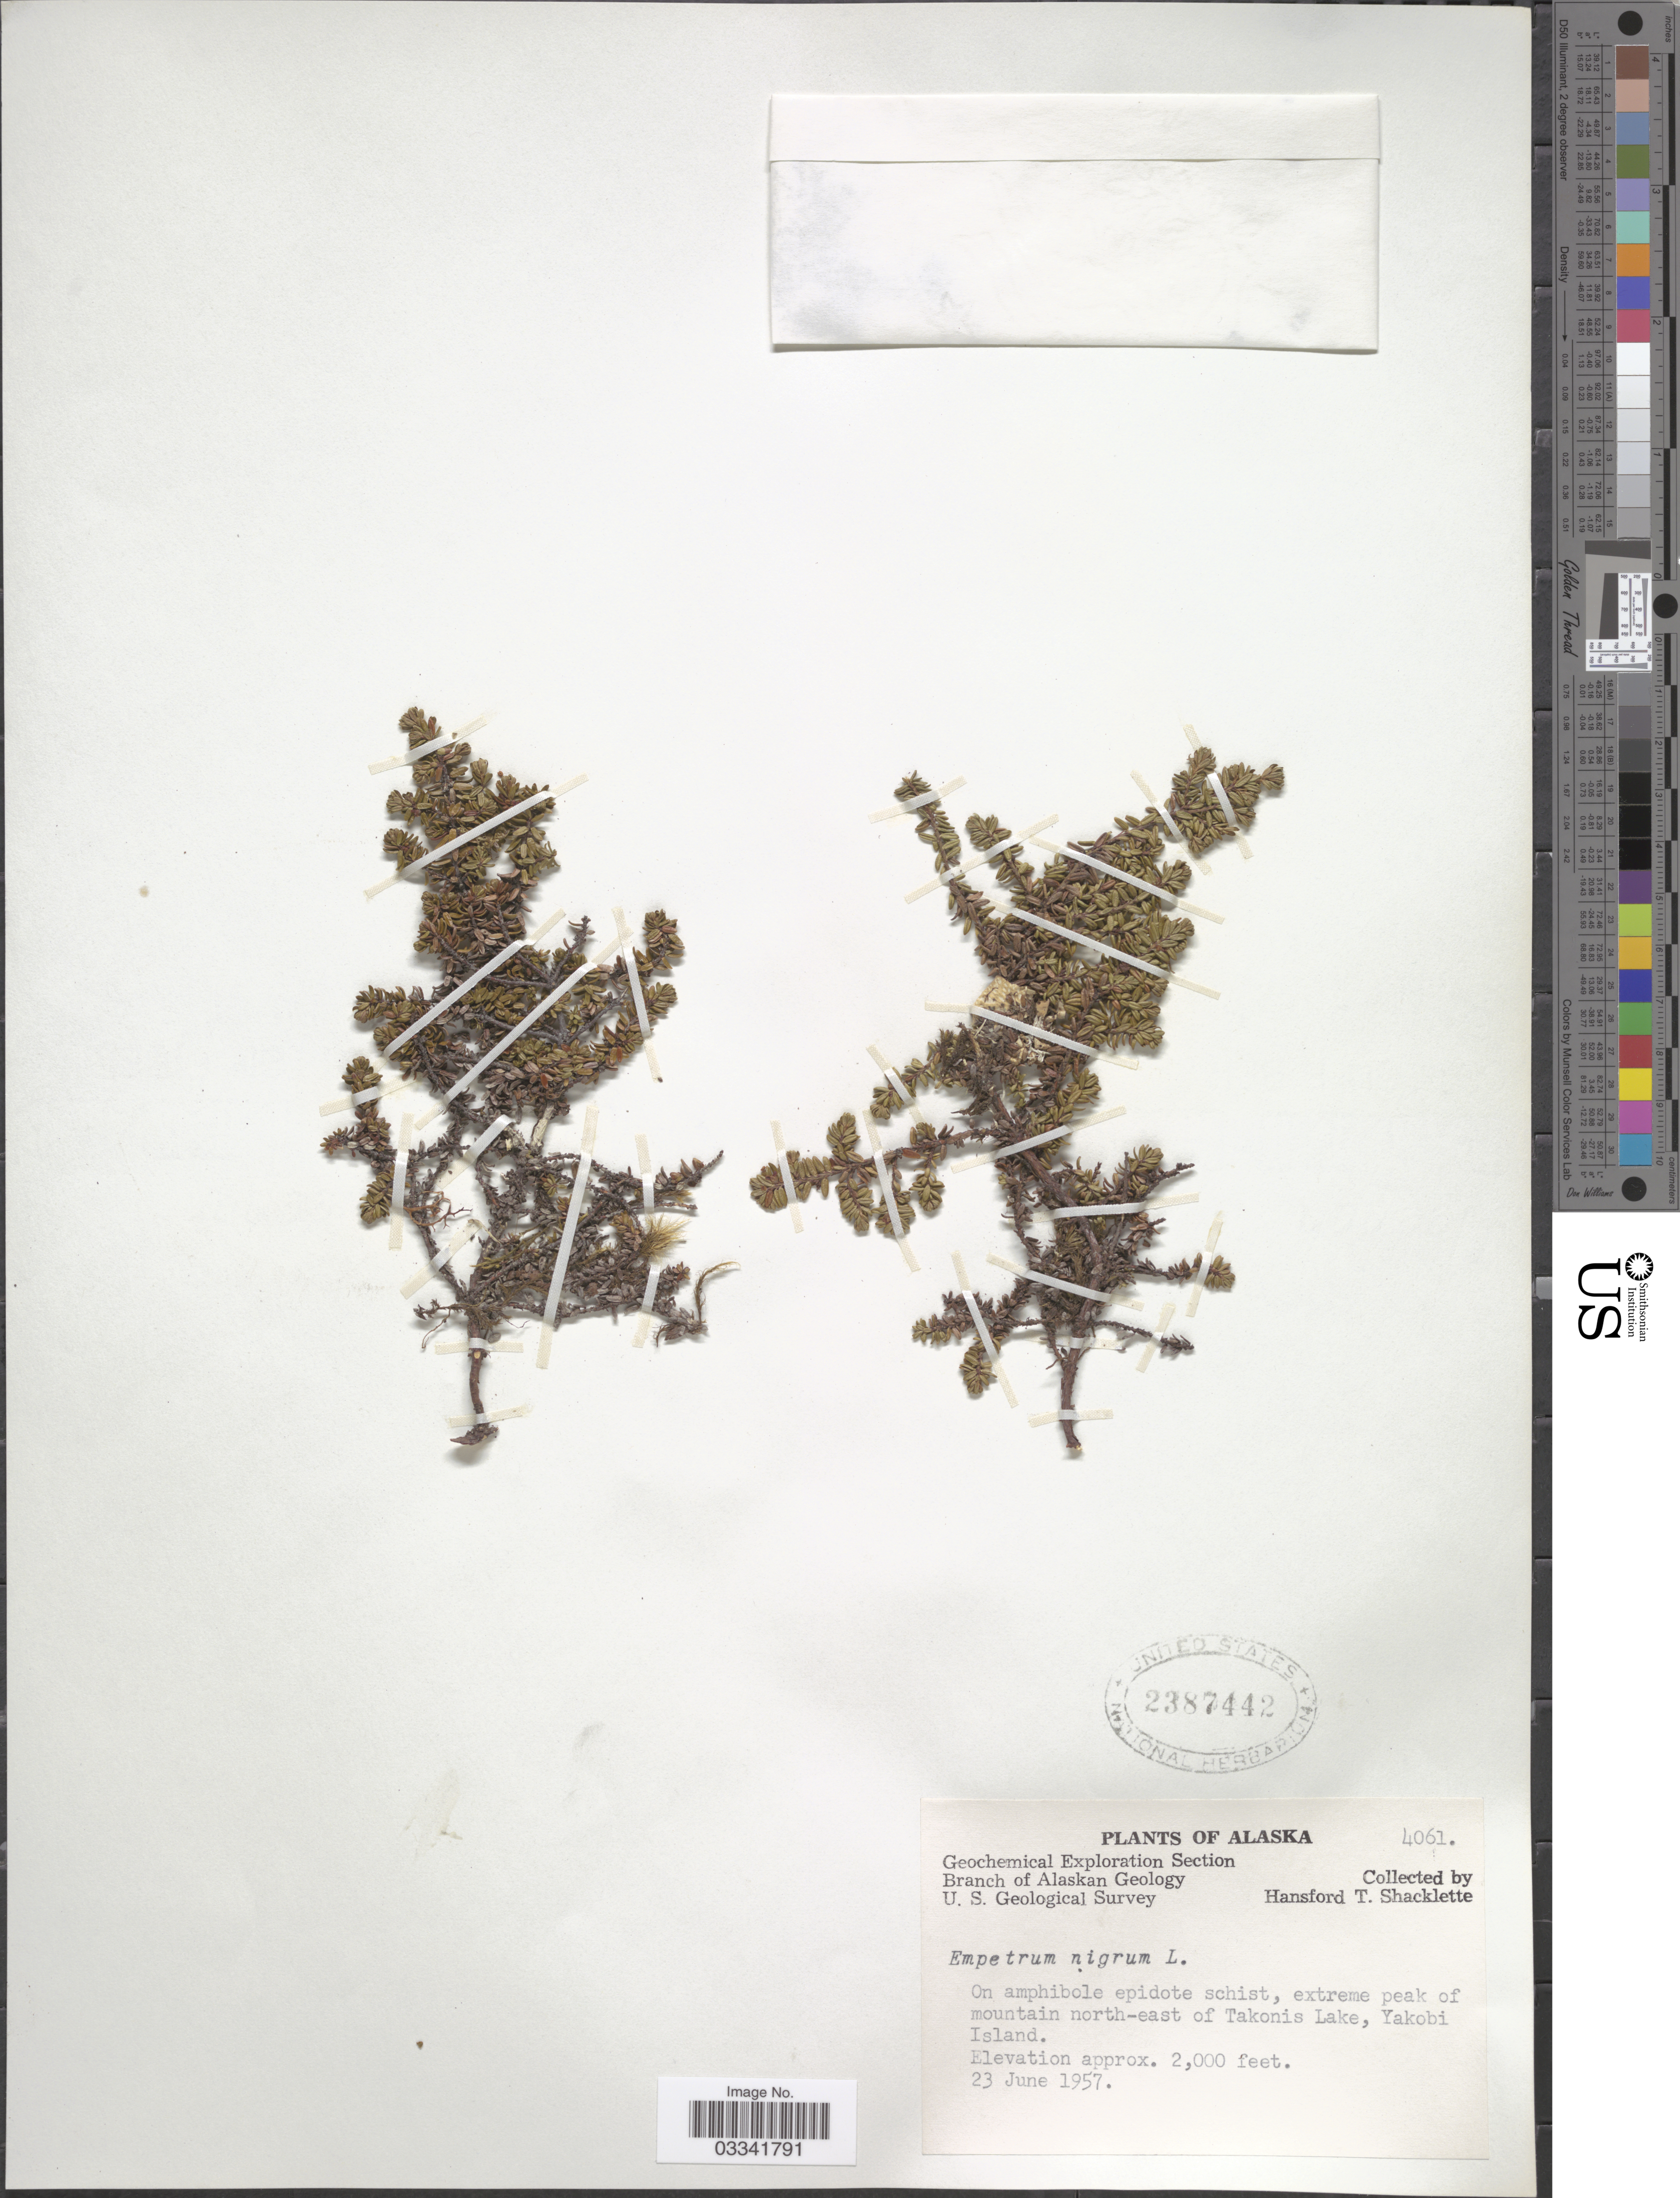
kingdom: Plantae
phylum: Tracheophyta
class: Magnoliopsida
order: Ericales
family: Ericaceae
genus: Empetrum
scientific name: Empetrum nigrum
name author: L.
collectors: H. Shacklette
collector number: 4061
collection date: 1957-06-23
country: United States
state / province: Alaska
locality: Extreme peak of mountain north-east of Takonis Lake, Yakobi Island.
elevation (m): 610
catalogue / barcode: US 2387442